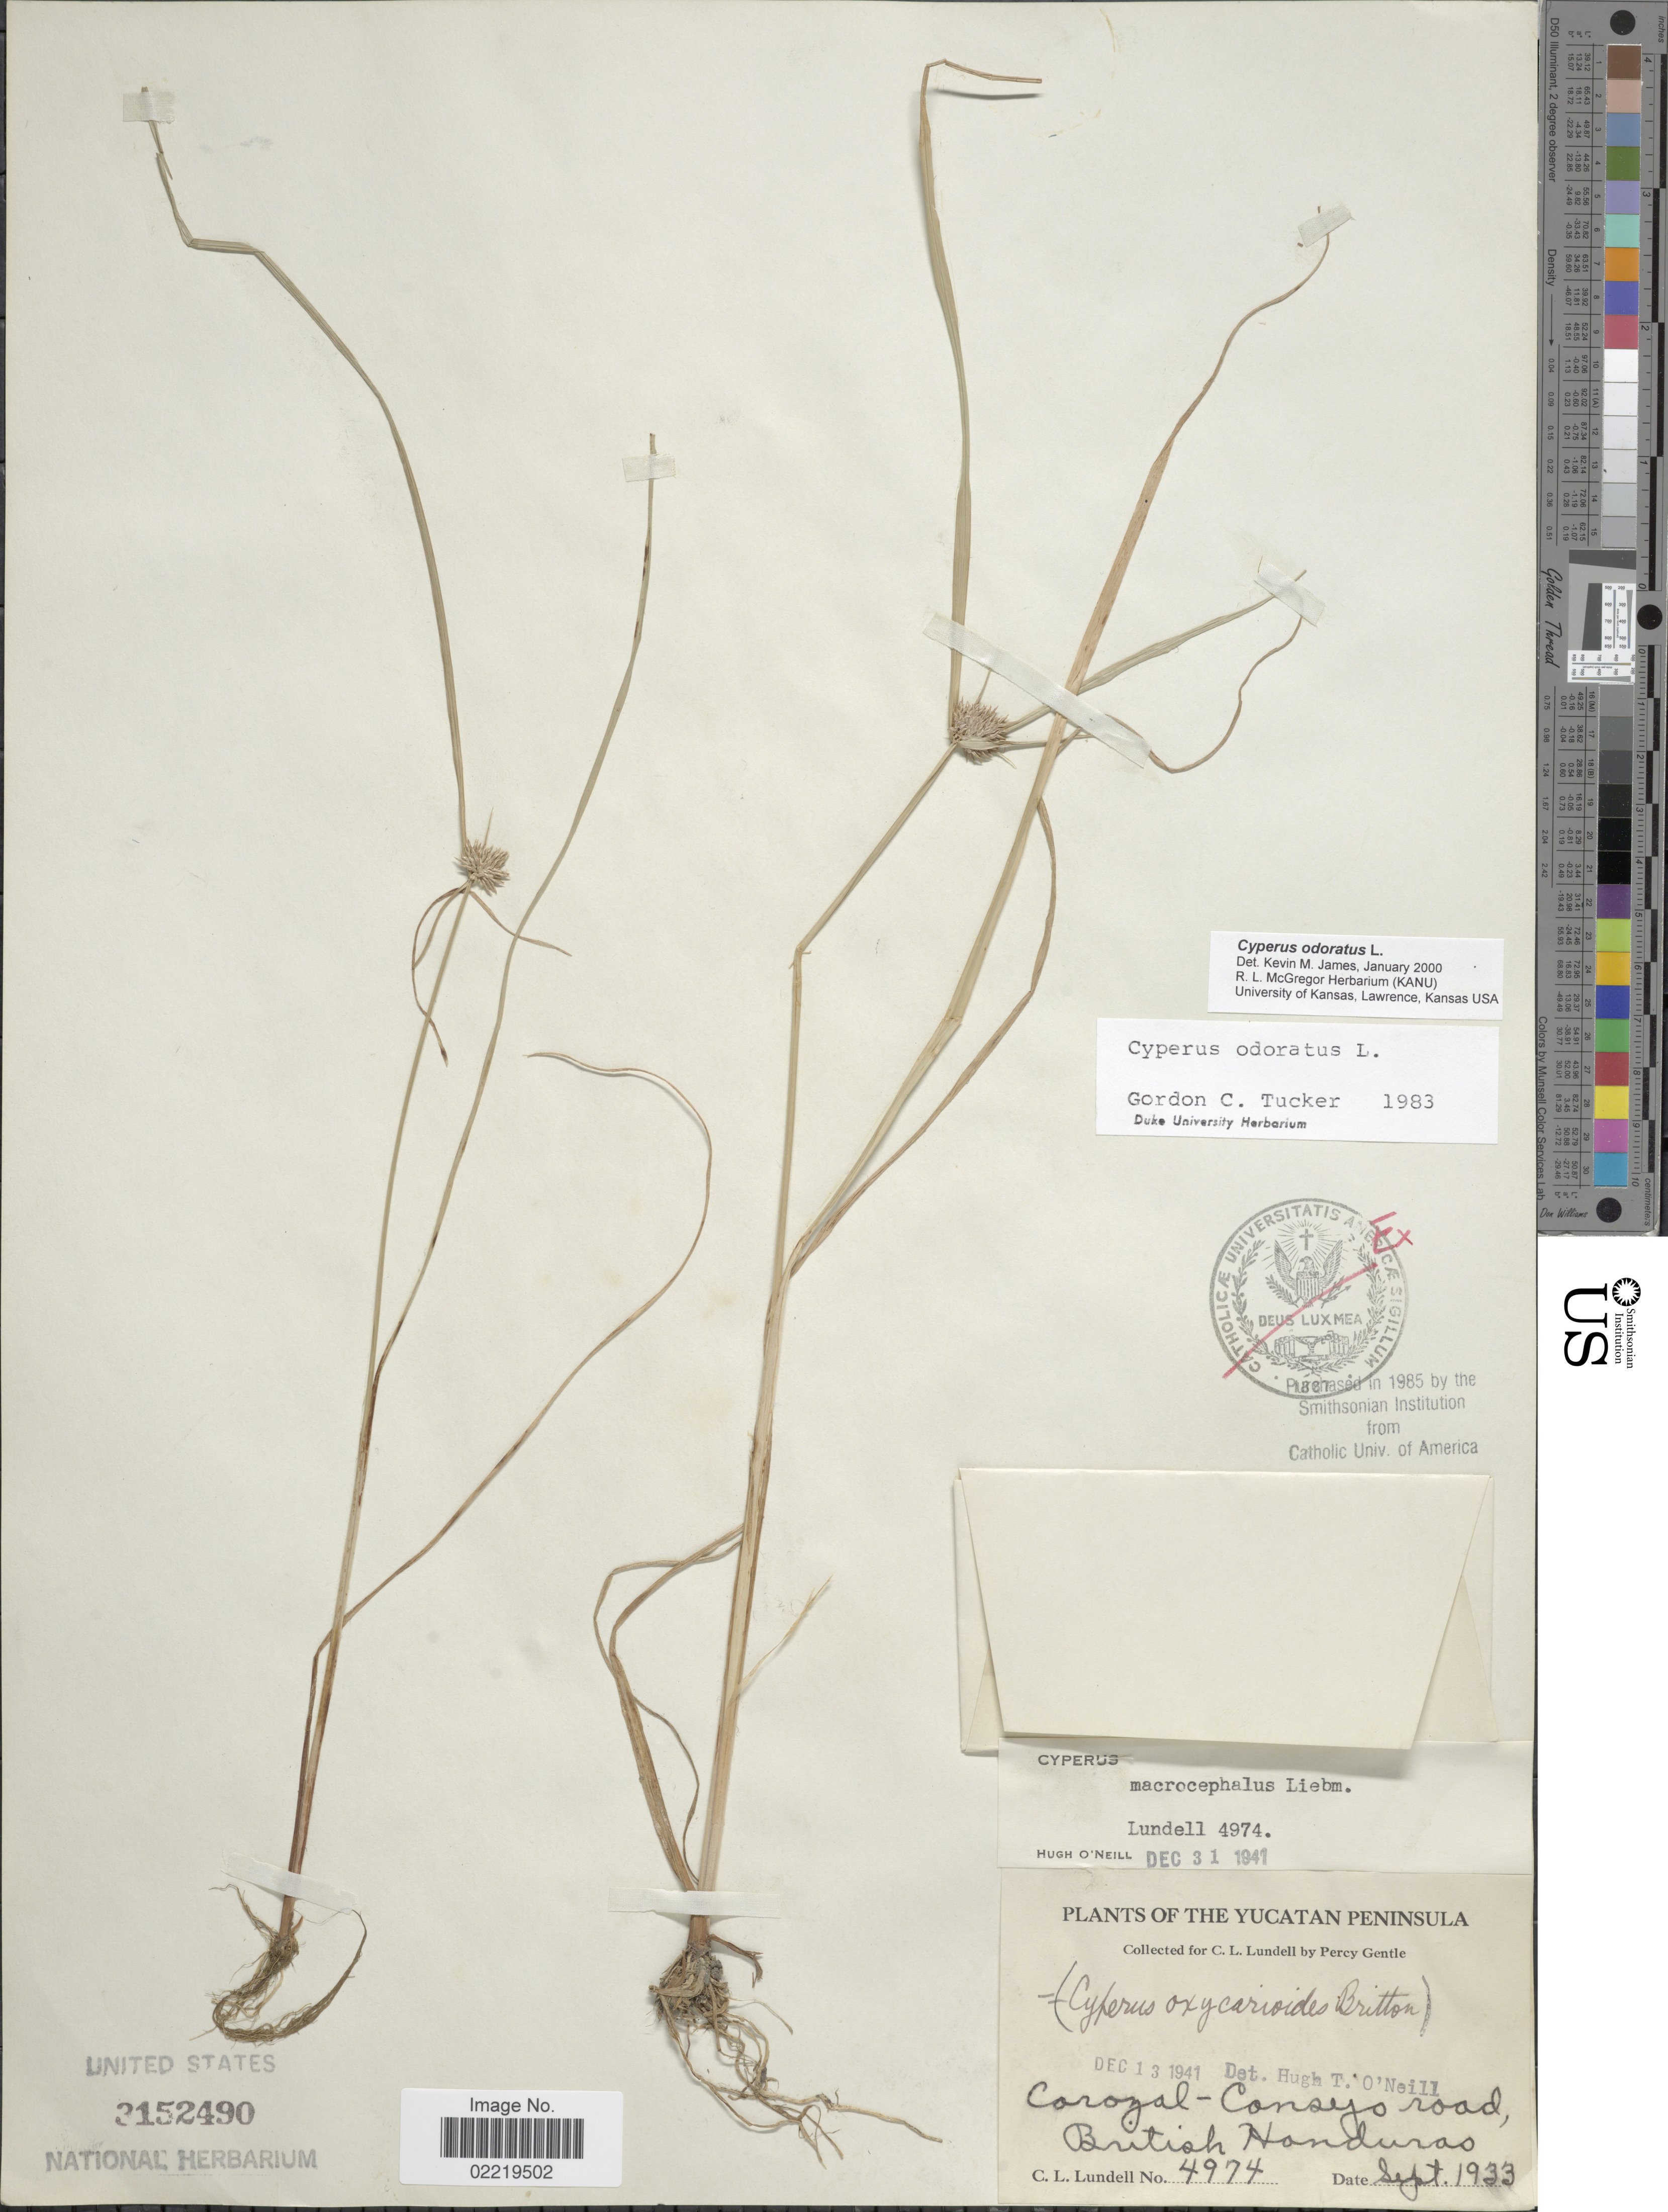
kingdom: Plantae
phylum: Tracheophyta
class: Liliopsida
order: Poales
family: Cyperaceae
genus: Cyperus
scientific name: Cyperus odoratus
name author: L.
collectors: C. L. Lundell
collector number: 4974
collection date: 1933-09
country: Belize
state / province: Corozal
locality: The Yucatan Peninsula, Corozal-Consejo road, British Honduras.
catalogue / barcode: US 3152490